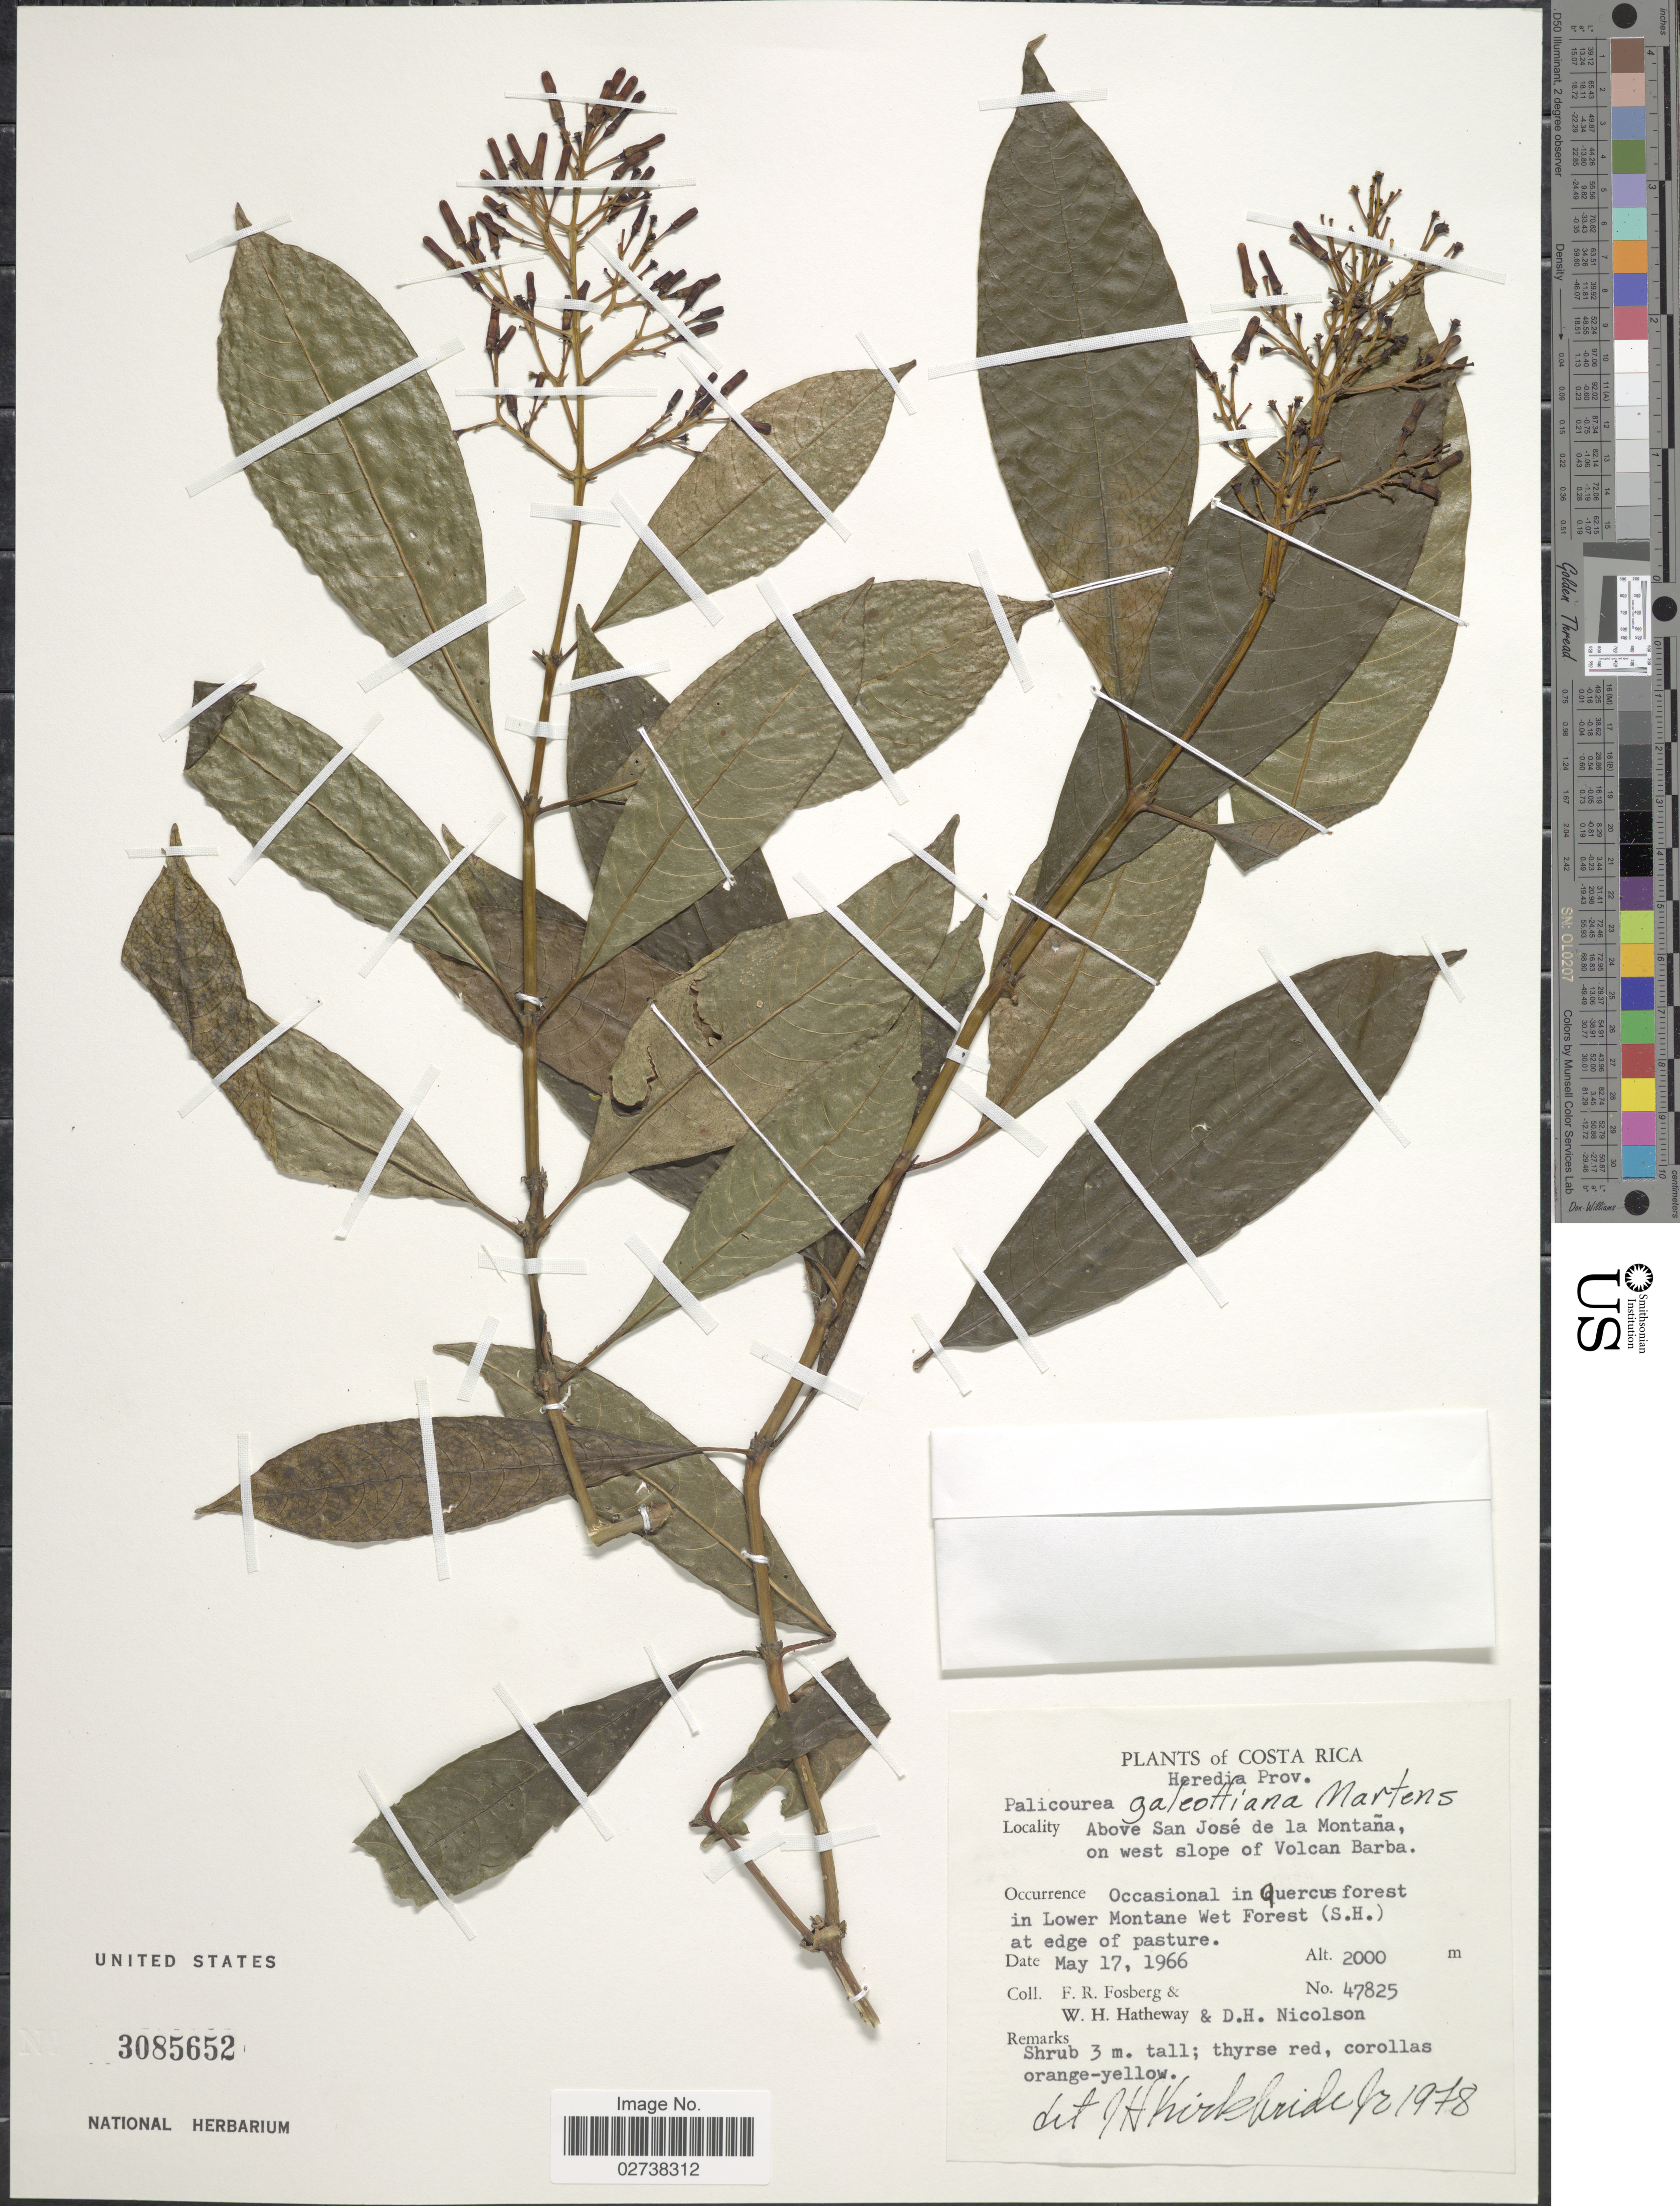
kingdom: Plantae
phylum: Tracheophyta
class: Magnoliopsida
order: Gentianales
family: Rubiaceae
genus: Palicourea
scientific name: Palicourea galeottiana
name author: M. Martens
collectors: F. R. Fosberg, W. H. Hatheway & D. H. Nicolson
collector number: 47825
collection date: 1966-05-17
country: Costa Rica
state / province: Heredia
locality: Heredia Prov. Above San Jose de la Montana, on west slope of Volcan Barba.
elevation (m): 2000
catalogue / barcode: US 3085652